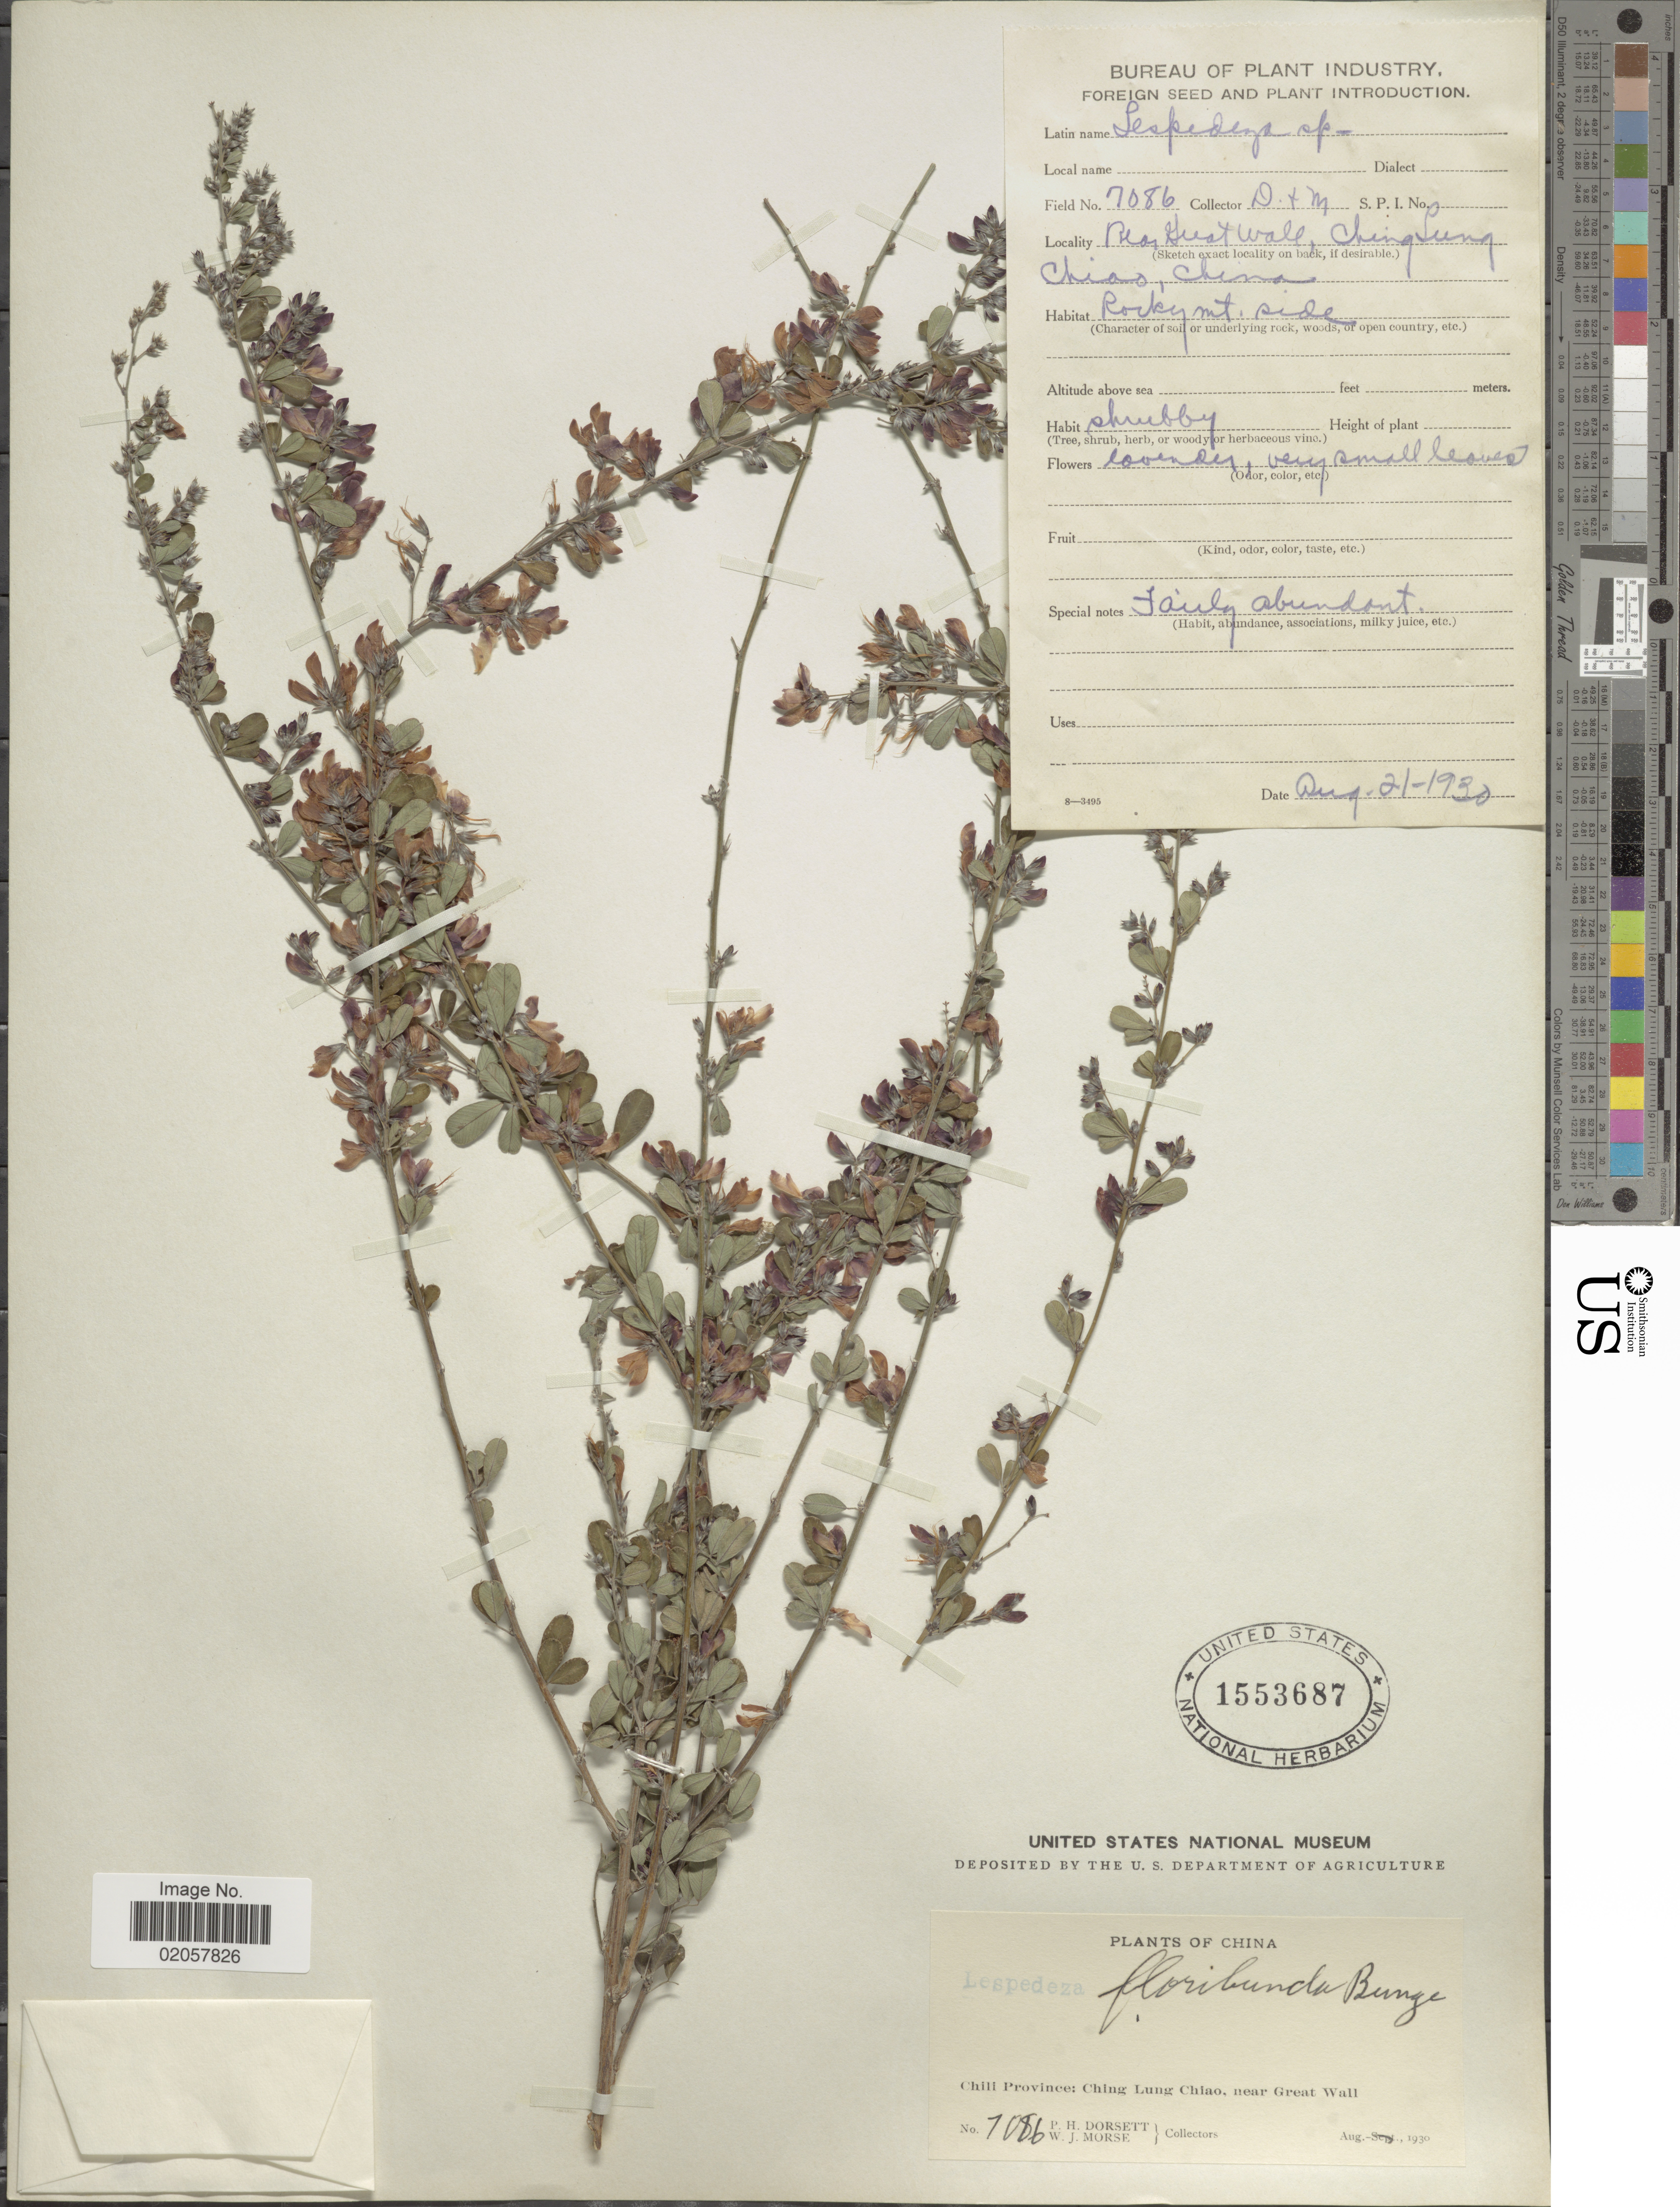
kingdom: Plantae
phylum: Tracheophyta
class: Magnoliopsida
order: Fabales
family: Fabaceae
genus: Lespedeza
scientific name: Lespedeza floribunda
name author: Bunge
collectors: P. H. Dorsett & W. J. Morse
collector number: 7086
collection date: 1930-08-21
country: China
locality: Chili Province: Ching Lung Chia, near Great Wall, Ching Lung Chias [interpreted]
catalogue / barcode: US 1553687